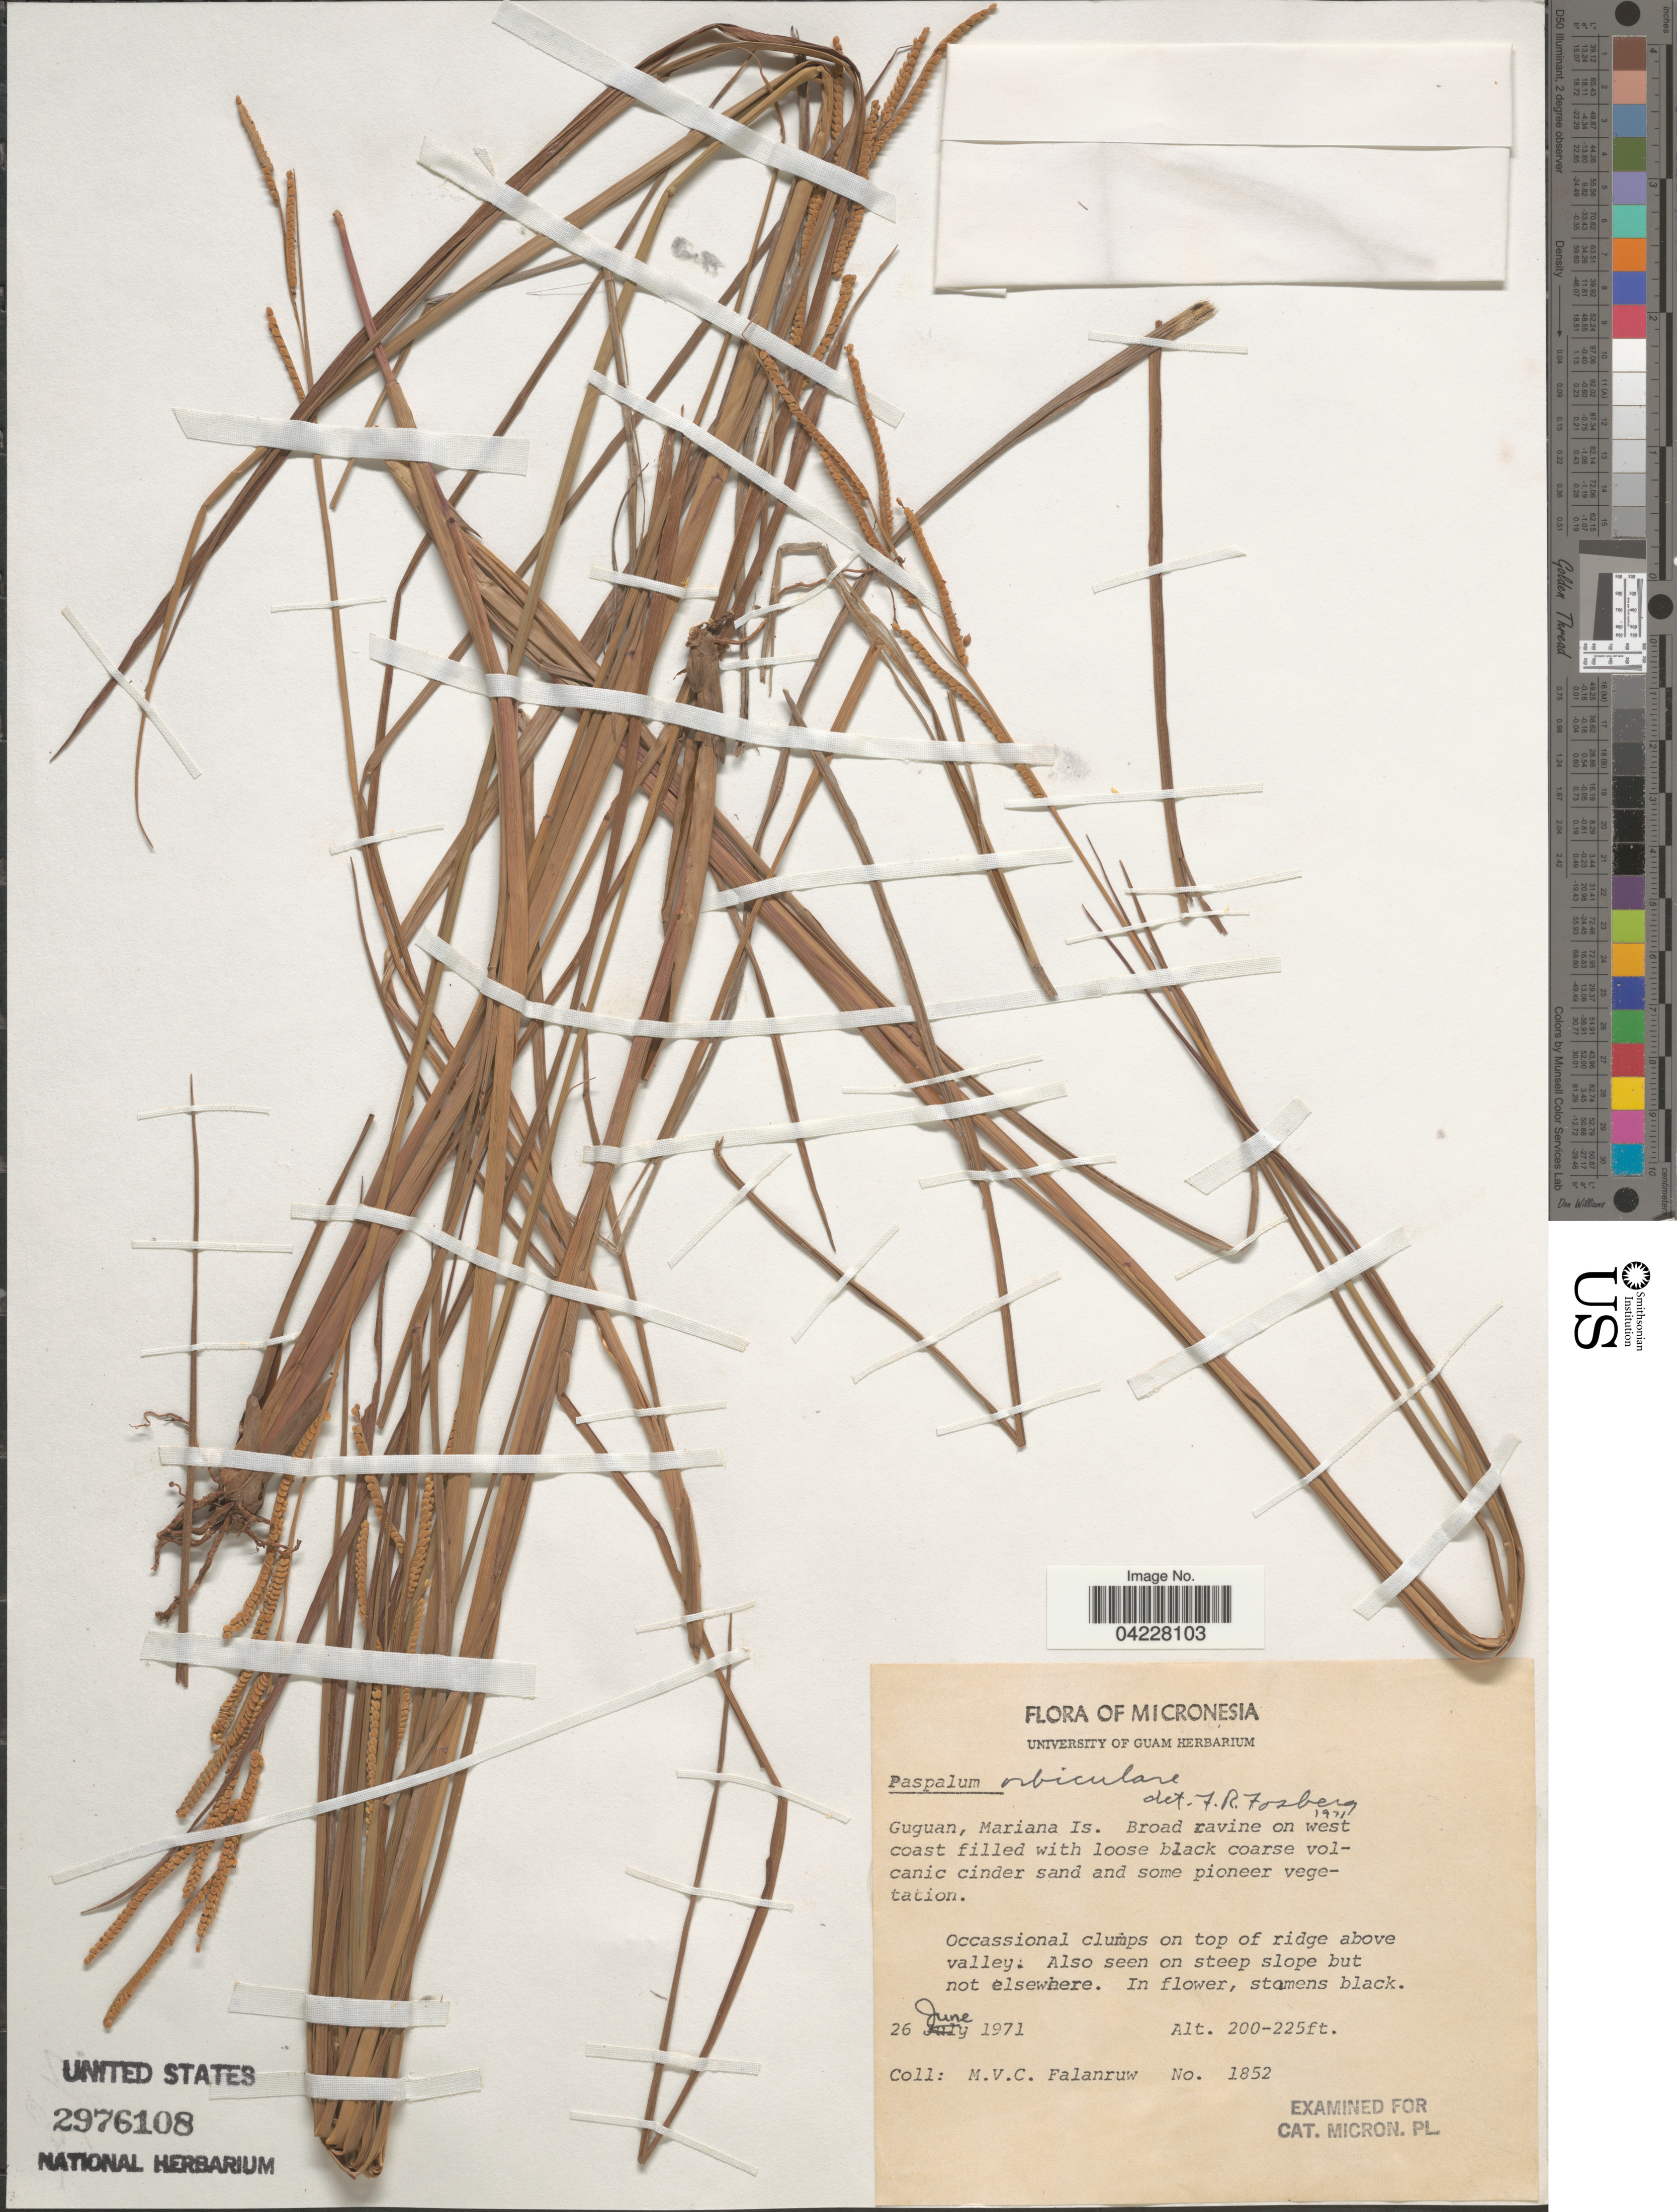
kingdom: Plantae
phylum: Tracheophyta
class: Liliopsida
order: Poales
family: Poaceae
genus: Paspalum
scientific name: Paspalum orbiculare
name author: G. Forst.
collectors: M. V. Falanruw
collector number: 1852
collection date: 1972-06-26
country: Northern Mariana Islands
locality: Guguan, Mariana Is. Broad ravine on west coast filled with loose black coarse volcanic cinder sand and some pioneer vegetation.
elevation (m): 61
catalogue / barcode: US 2976108